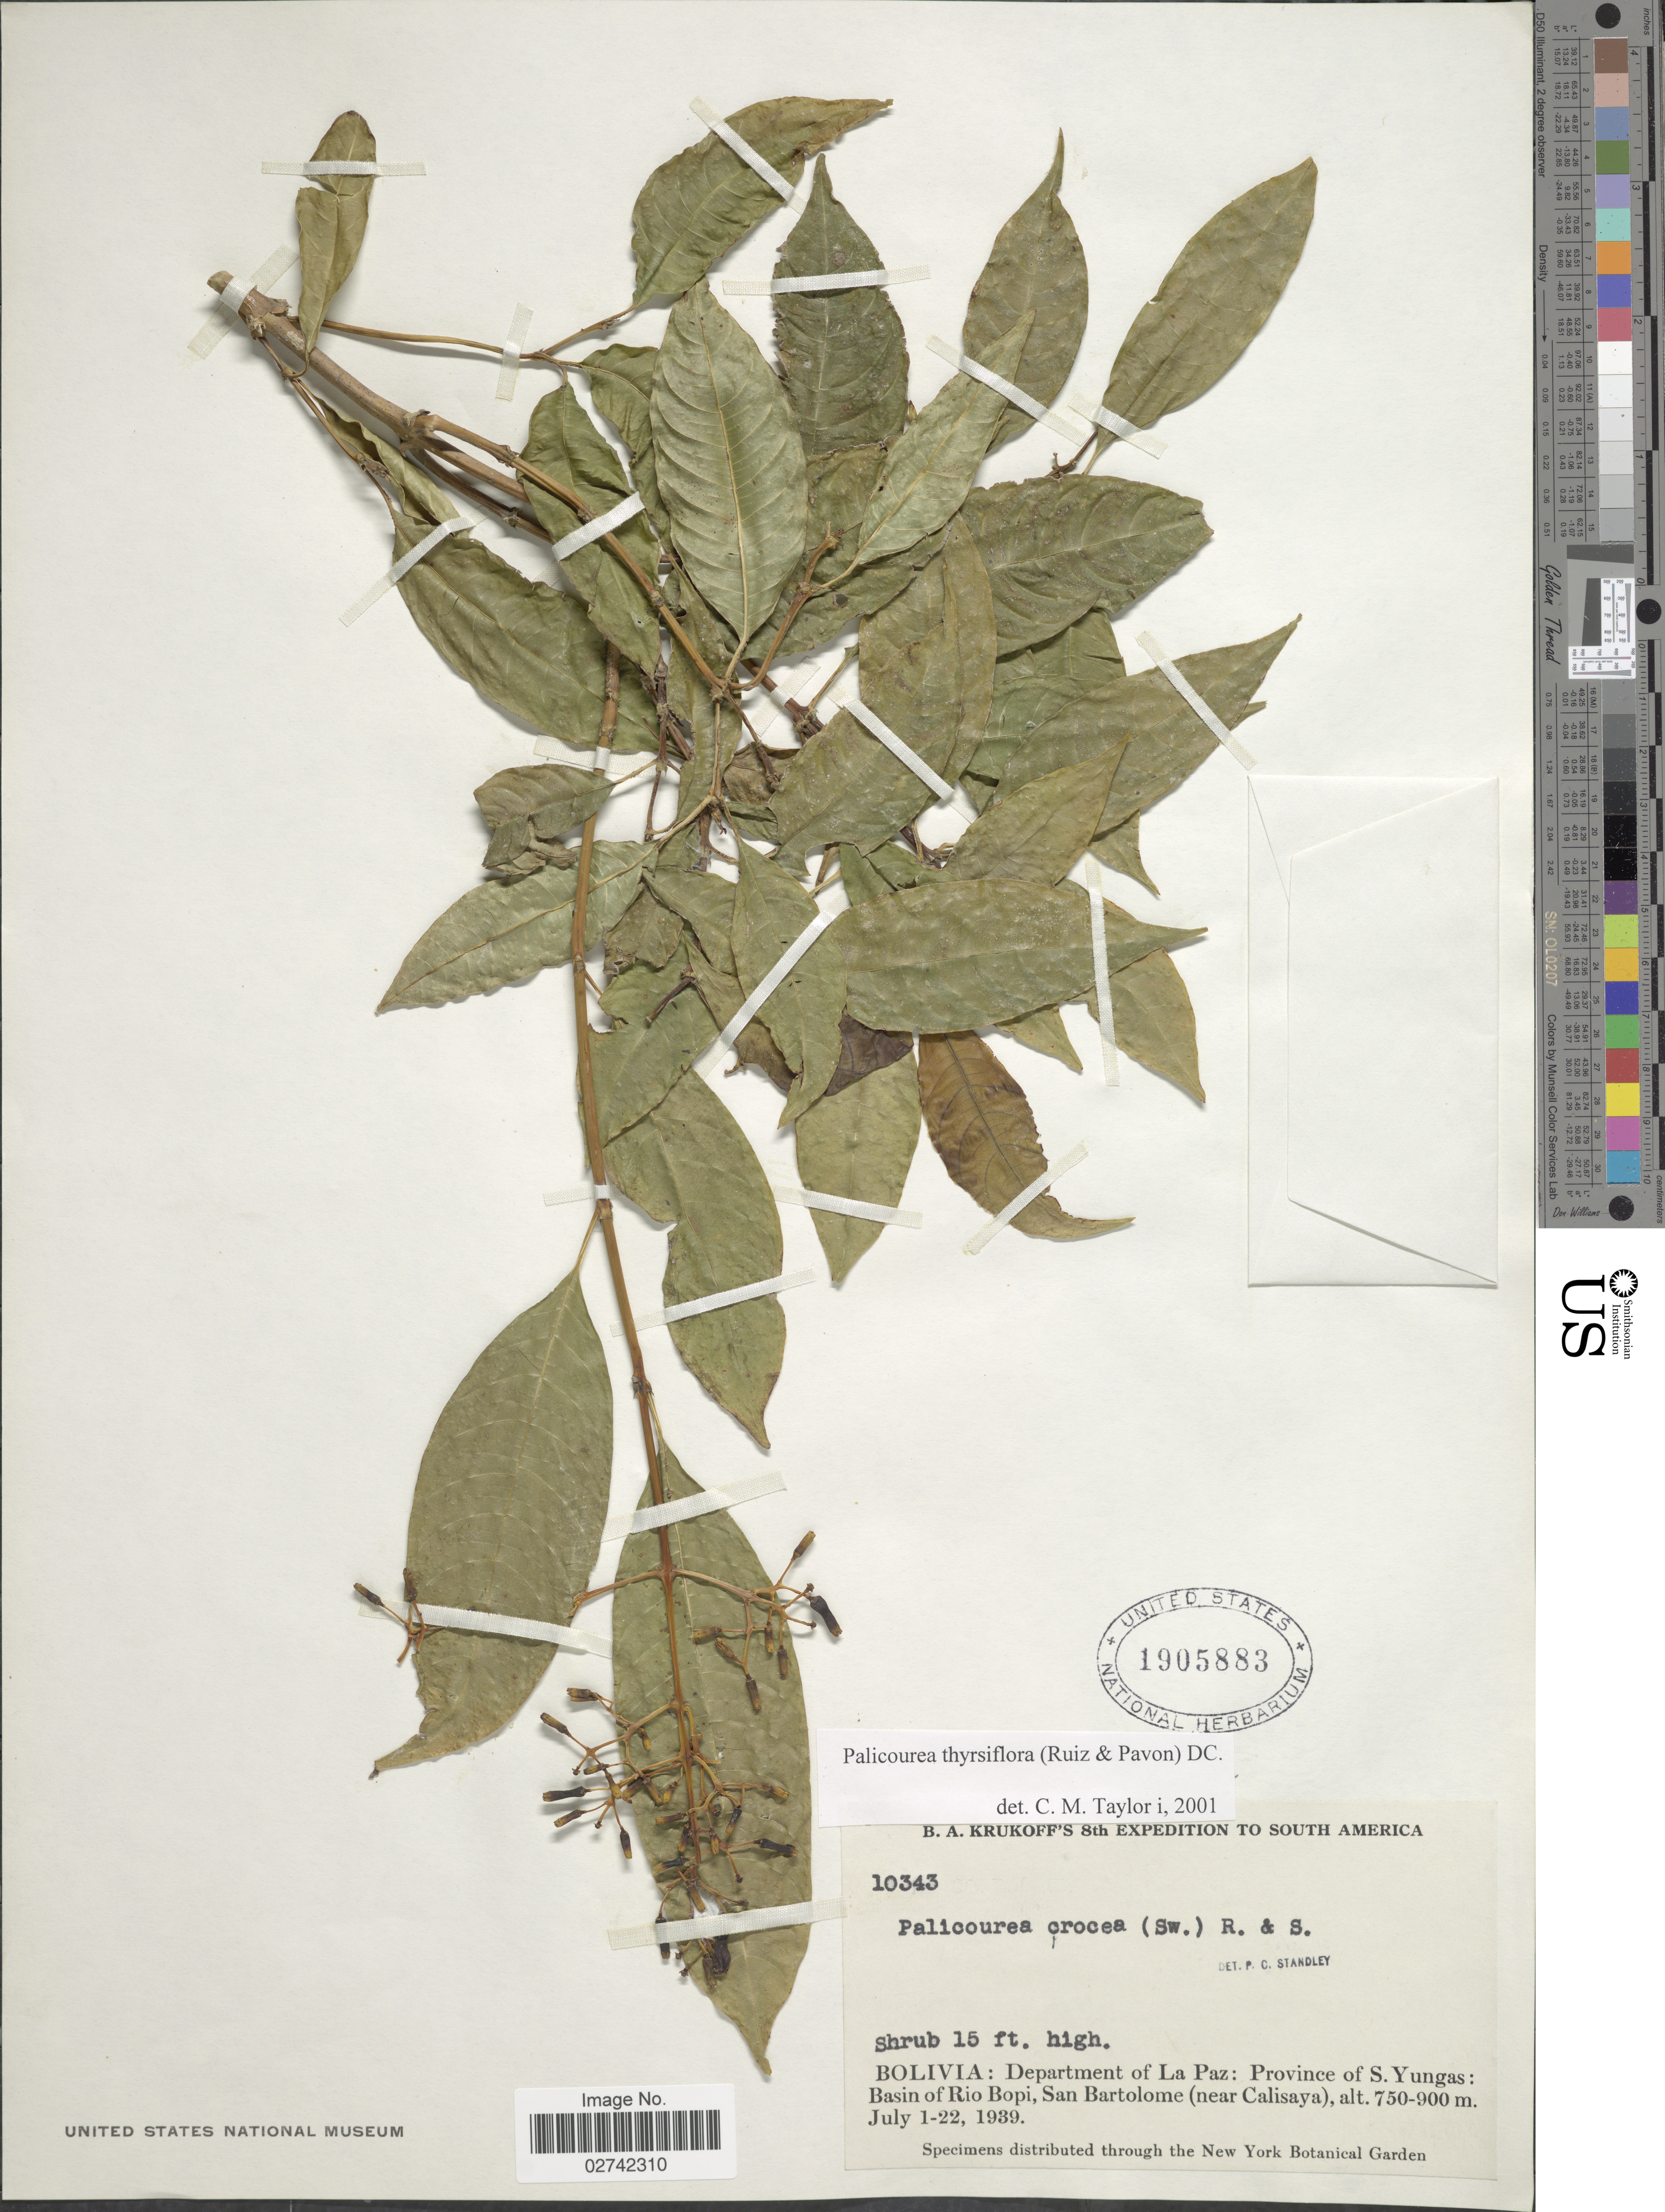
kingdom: Plantae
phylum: Tracheophyta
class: Magnoliopsida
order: Gentianales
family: Rubiaceae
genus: Palicourea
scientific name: Palicourea thyrsiflora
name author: (Ruiz & Pav.) DC.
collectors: B. A. Krukoff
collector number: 10343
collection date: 1939-07-01/1939-07-22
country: Bolivia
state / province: La Paz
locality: Province of S. Yungas: Basin of Rio Bopi, San Bartolome (near Calisaya).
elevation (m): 750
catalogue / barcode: US 1905883